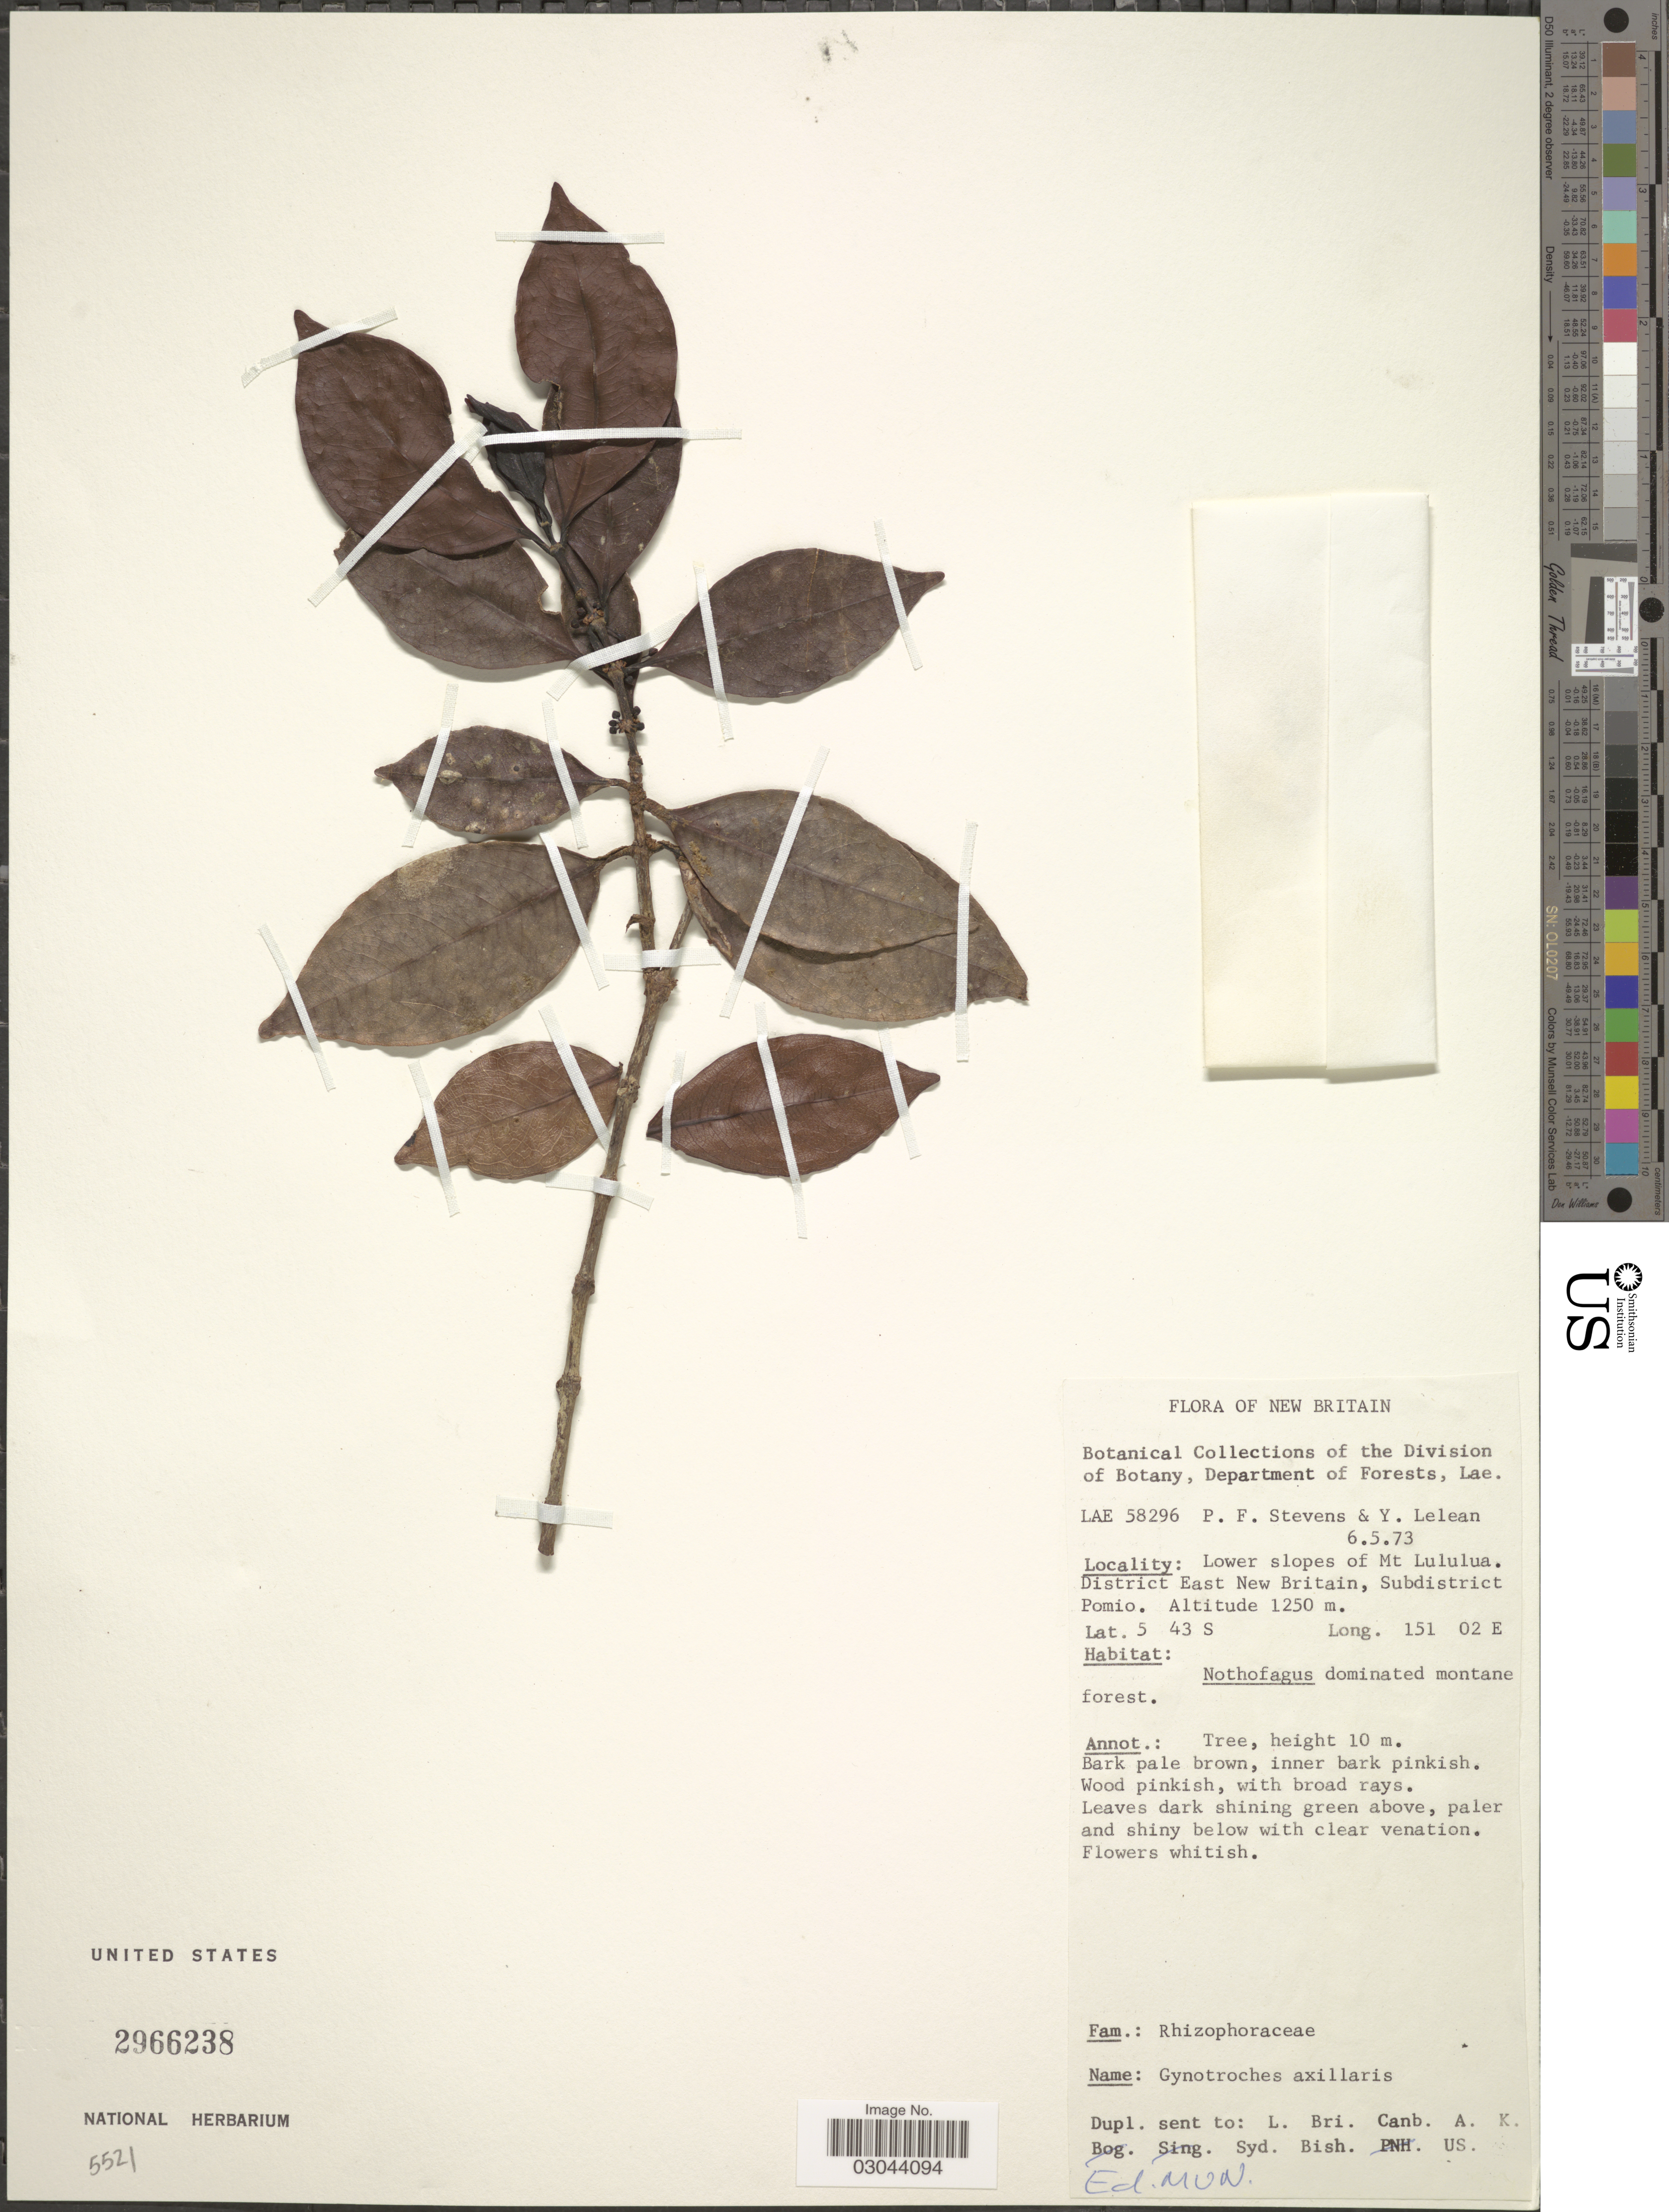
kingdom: Plantae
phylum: Tracheophyta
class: Magnoliopsida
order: Malpighiales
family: Rhizophoraceae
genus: Gynotroches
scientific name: Gynotroches axillaris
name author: Blume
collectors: P. F. Stevens & Y. Lelean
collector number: LAE58296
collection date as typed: Transcribed d/m/y: 6/5/73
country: Papua New Guinea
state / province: East New Britain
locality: New Britain. Lower slopes of Mt Lululua. District East New Britain, Subdistrict Pomio.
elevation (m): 1250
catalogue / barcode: US 2966238